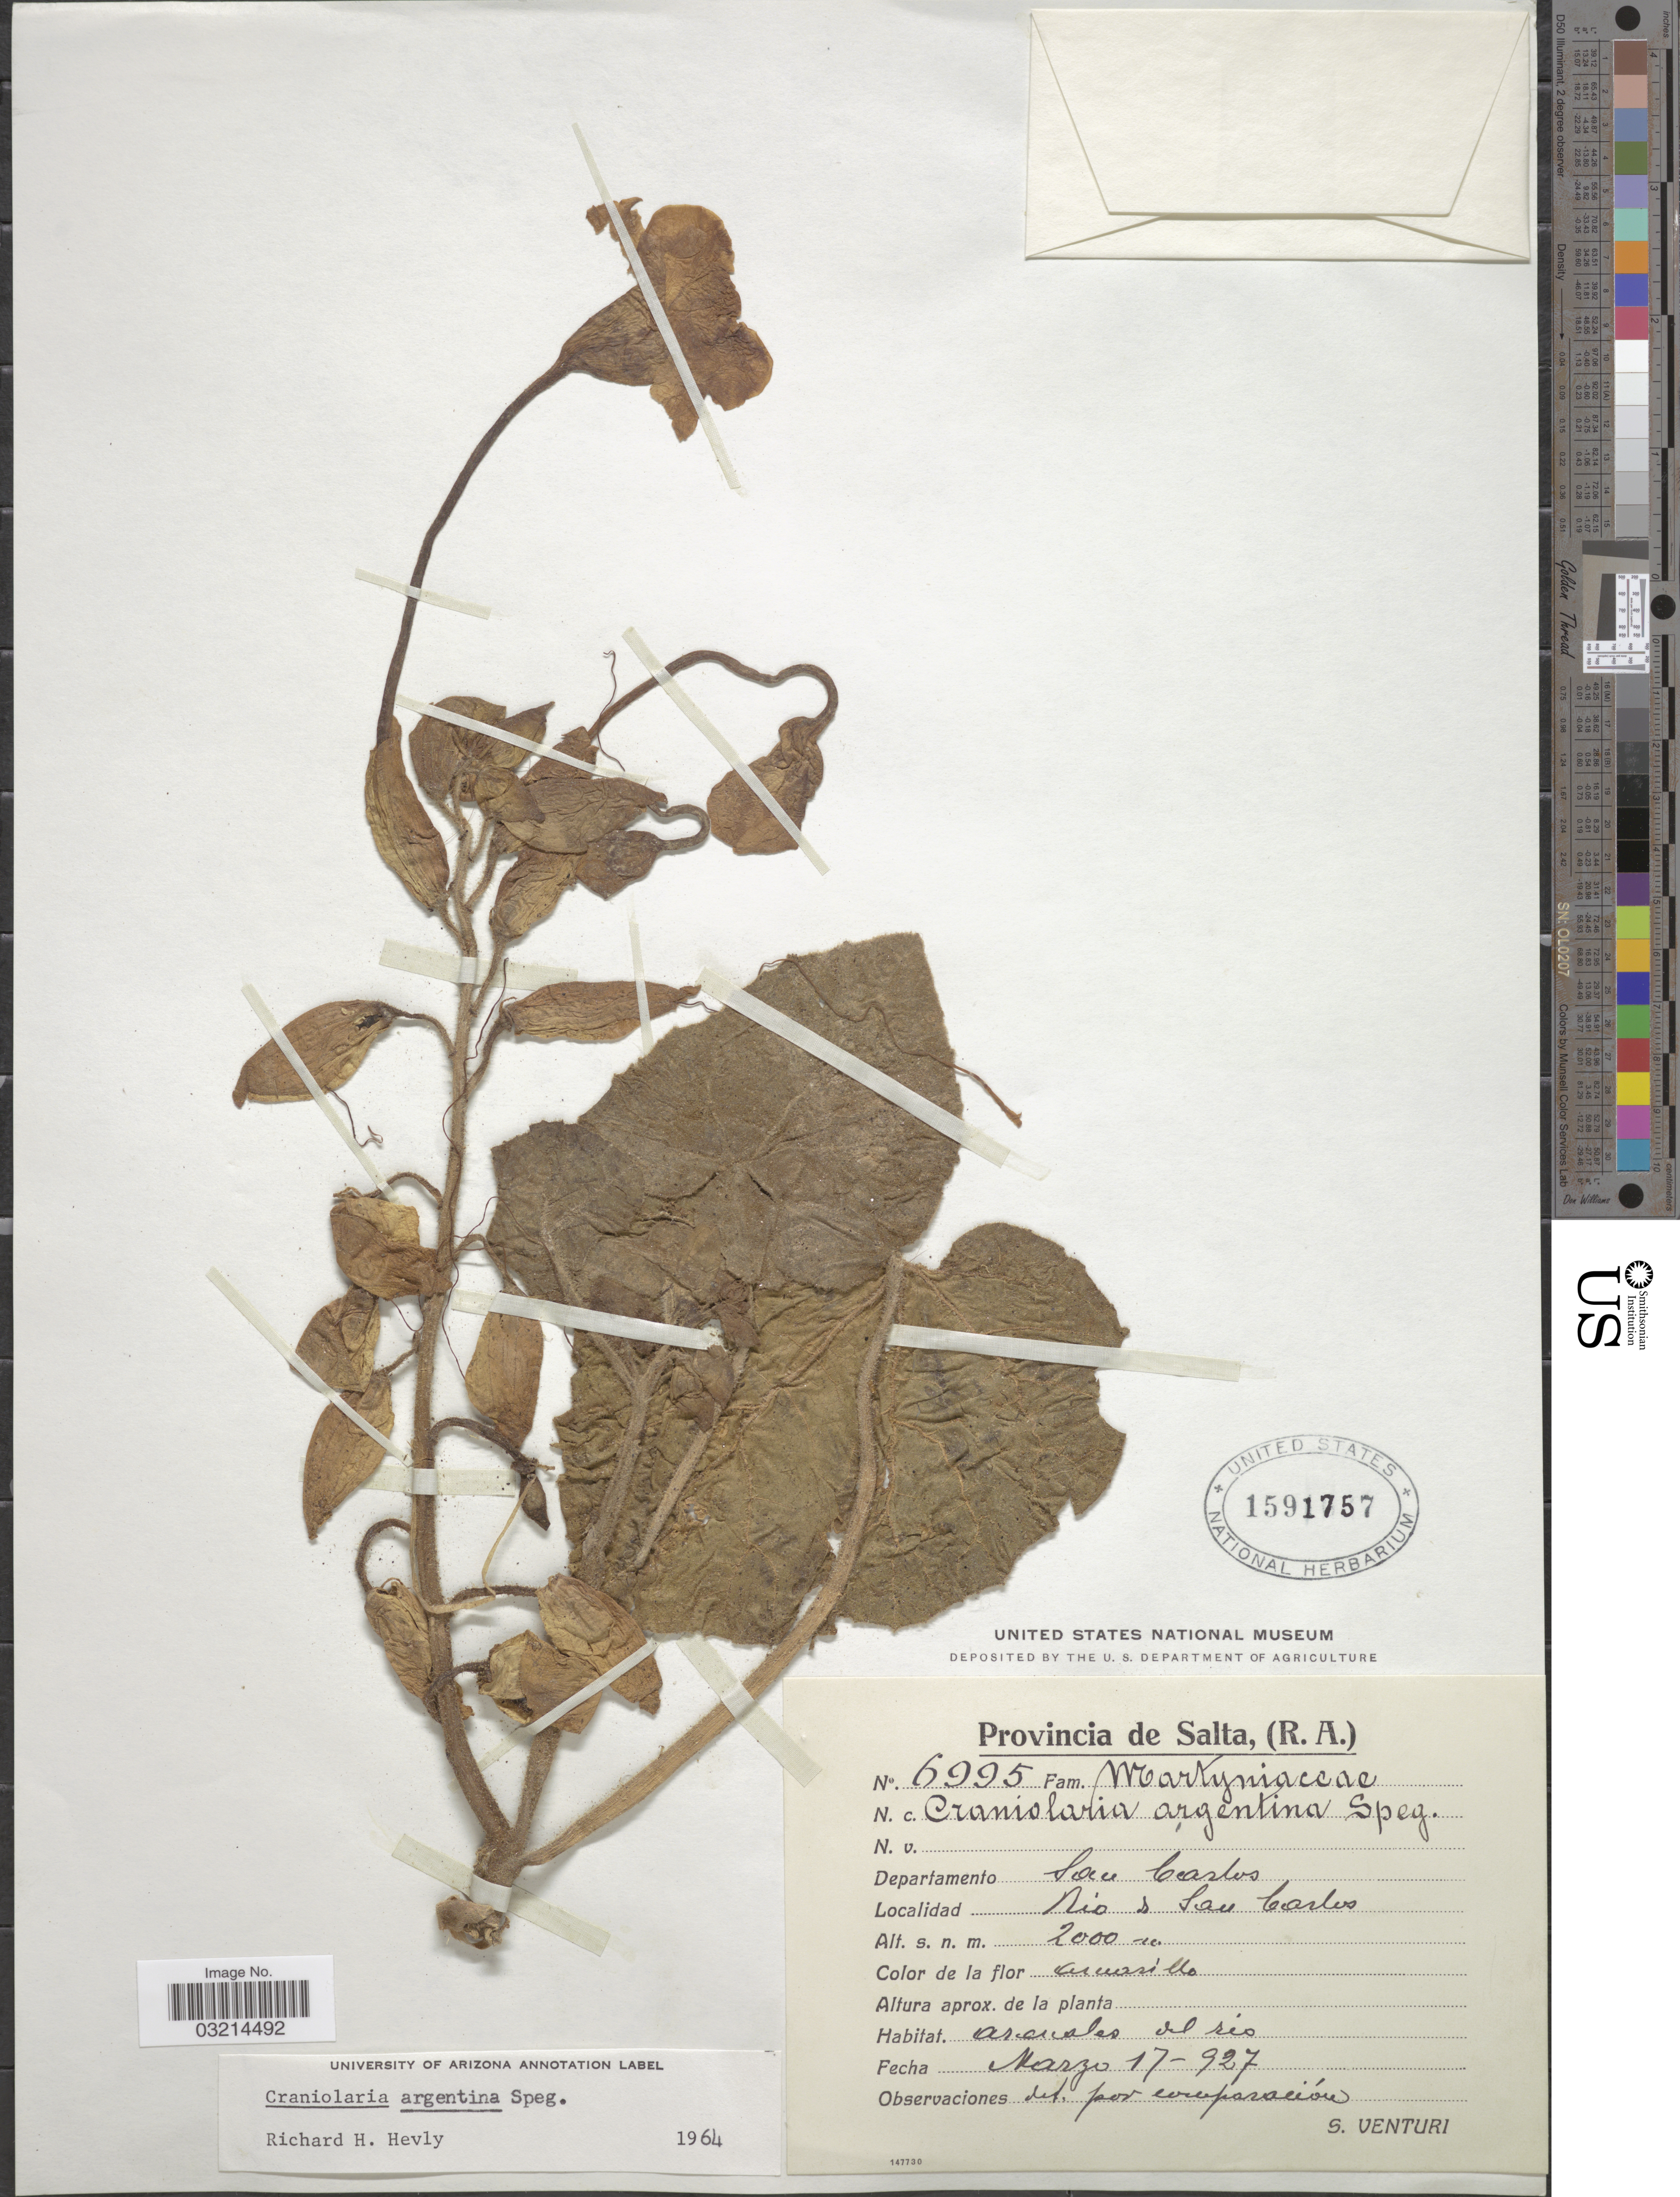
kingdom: Plantae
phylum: Tracheophyta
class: Magnoliopsida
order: Lamiales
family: Martyniaceae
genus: Craniolaria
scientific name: Craniolaria argentina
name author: Speg.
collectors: S. Venturi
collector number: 6995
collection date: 1927-03-17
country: Argentina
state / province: Salta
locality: Departamento San Carlos, Rio de San Carlos.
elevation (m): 2000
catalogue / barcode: US 1591757